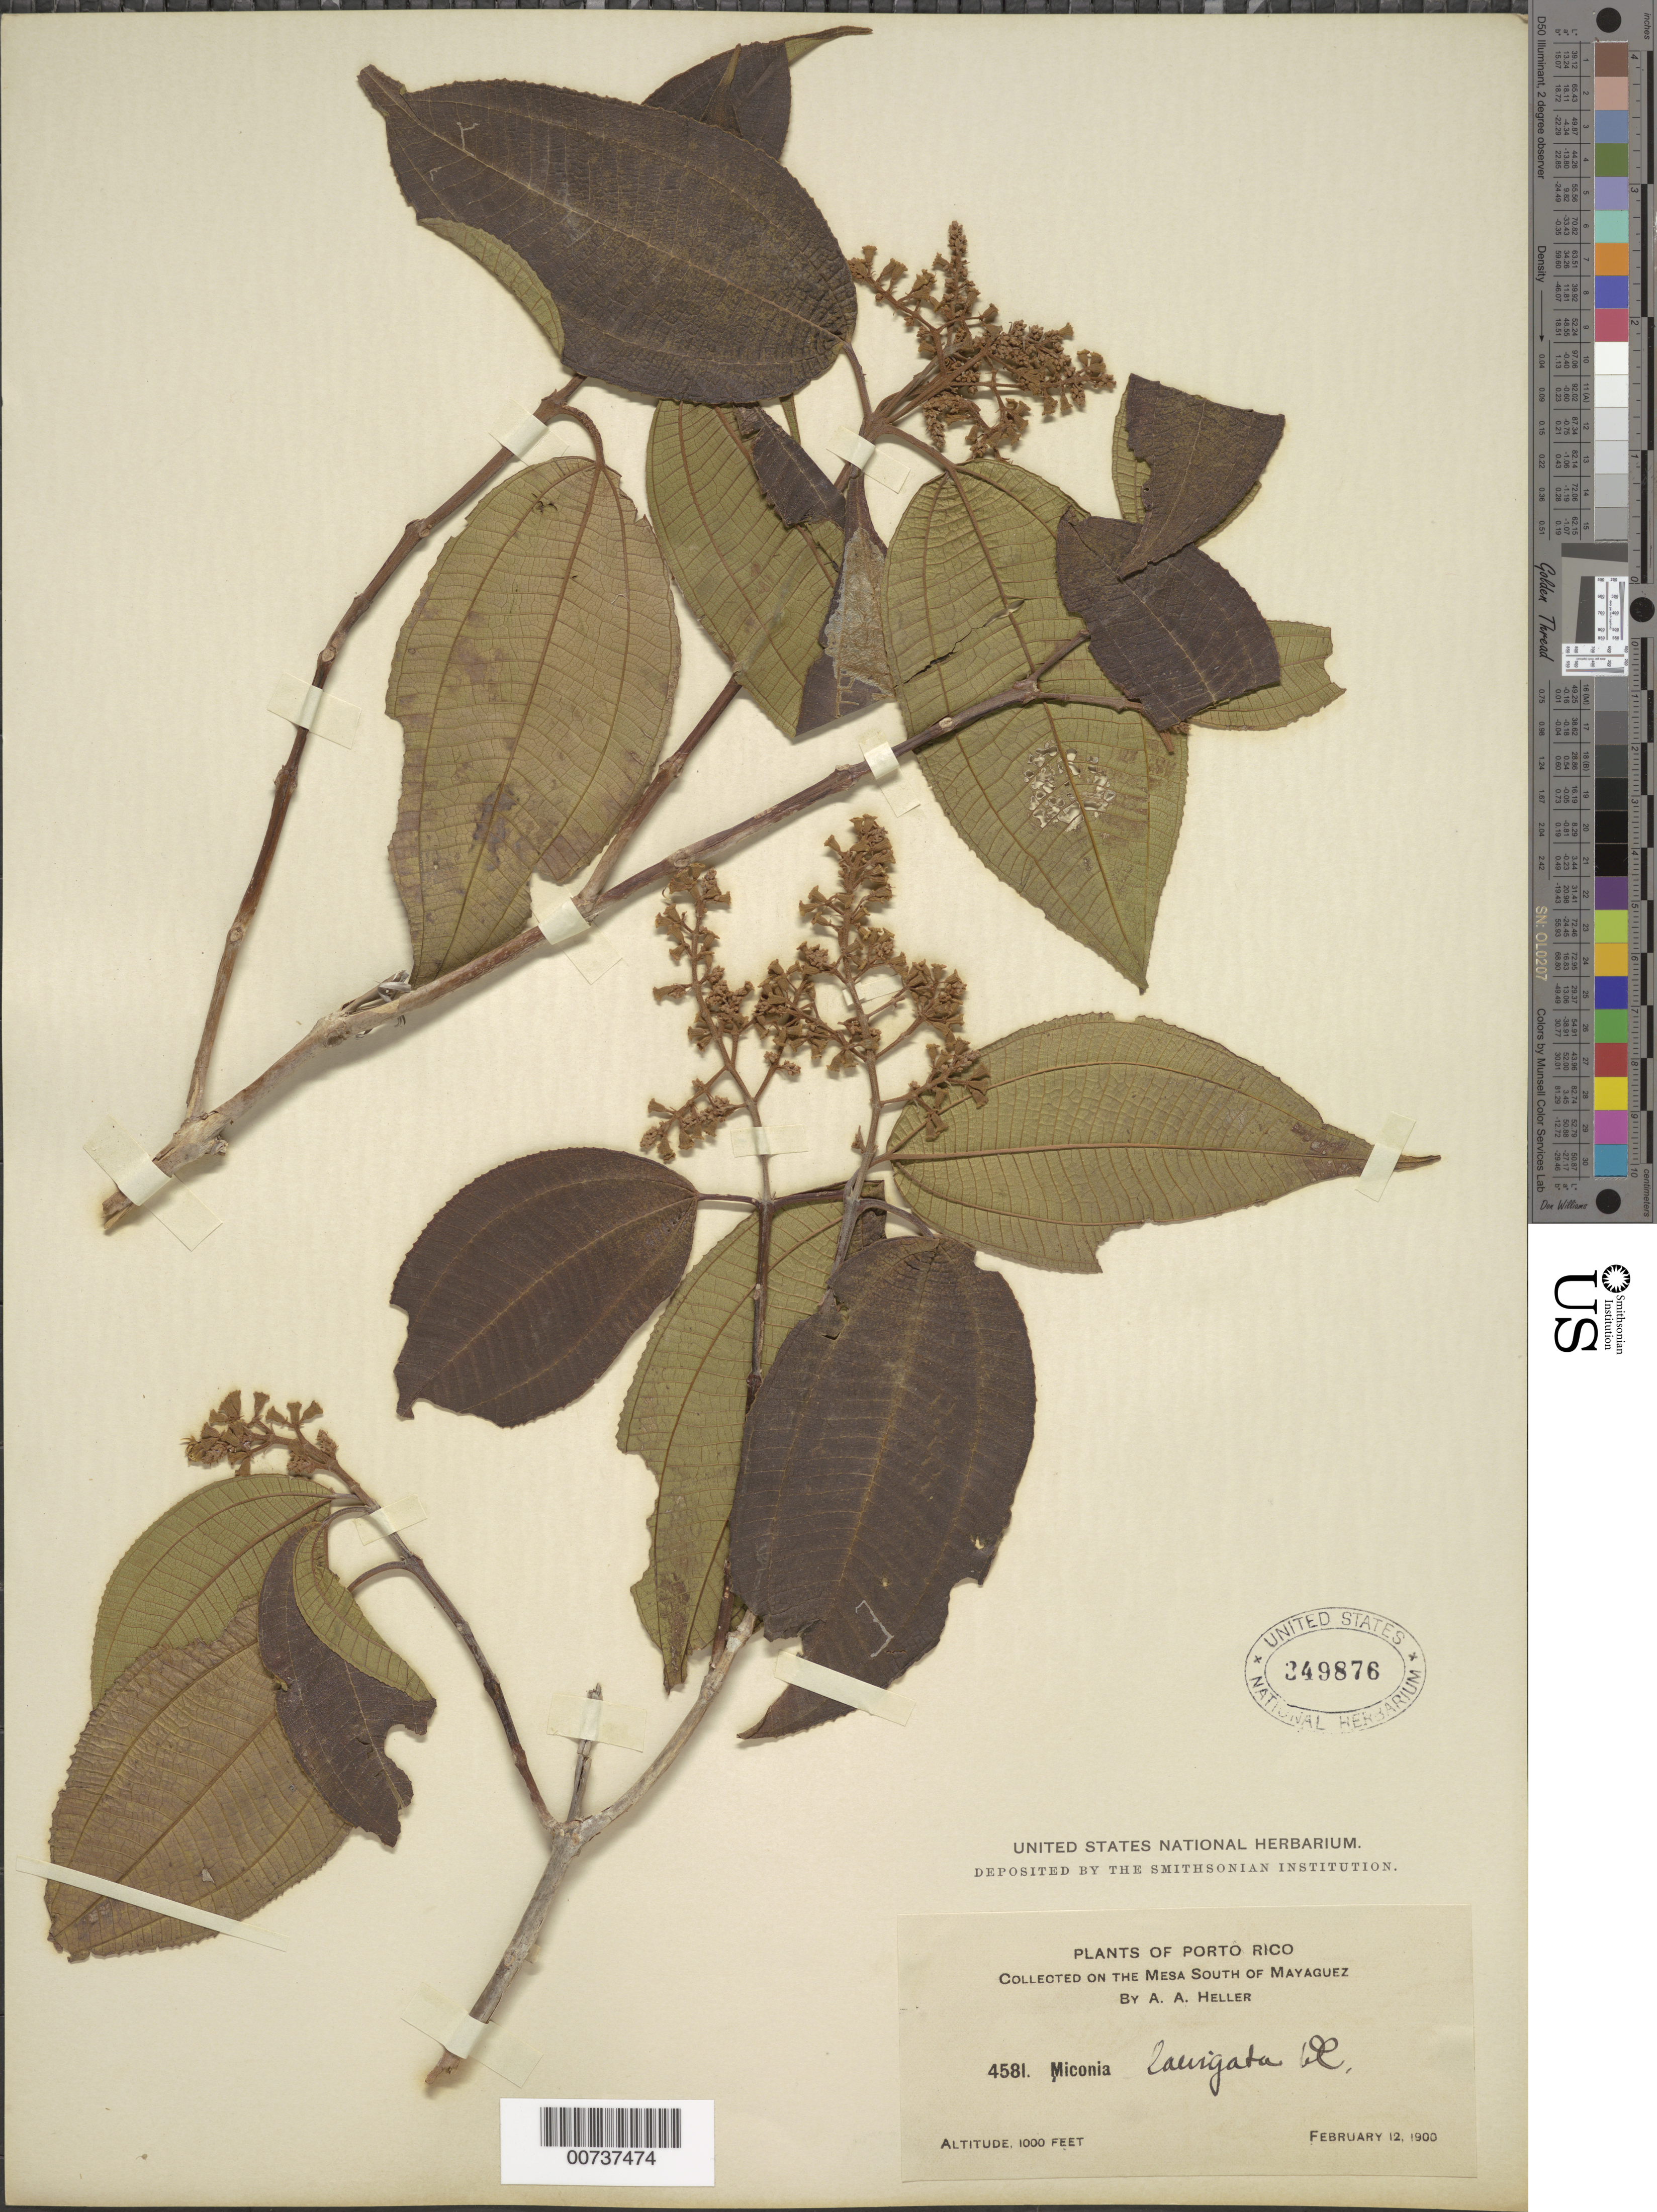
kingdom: Plantae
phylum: Tracheophyta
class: Magnoliopsida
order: Myrtales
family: Melastomataceae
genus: Miconia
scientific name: Miconia laevigata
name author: (L.) D. Don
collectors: A. A. Heller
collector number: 4581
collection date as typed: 12 Feb 1900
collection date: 1900-02-12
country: Puerto Rico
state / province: Mayagüez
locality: On the Mesa South of Mayaguez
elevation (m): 305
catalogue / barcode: US 349876